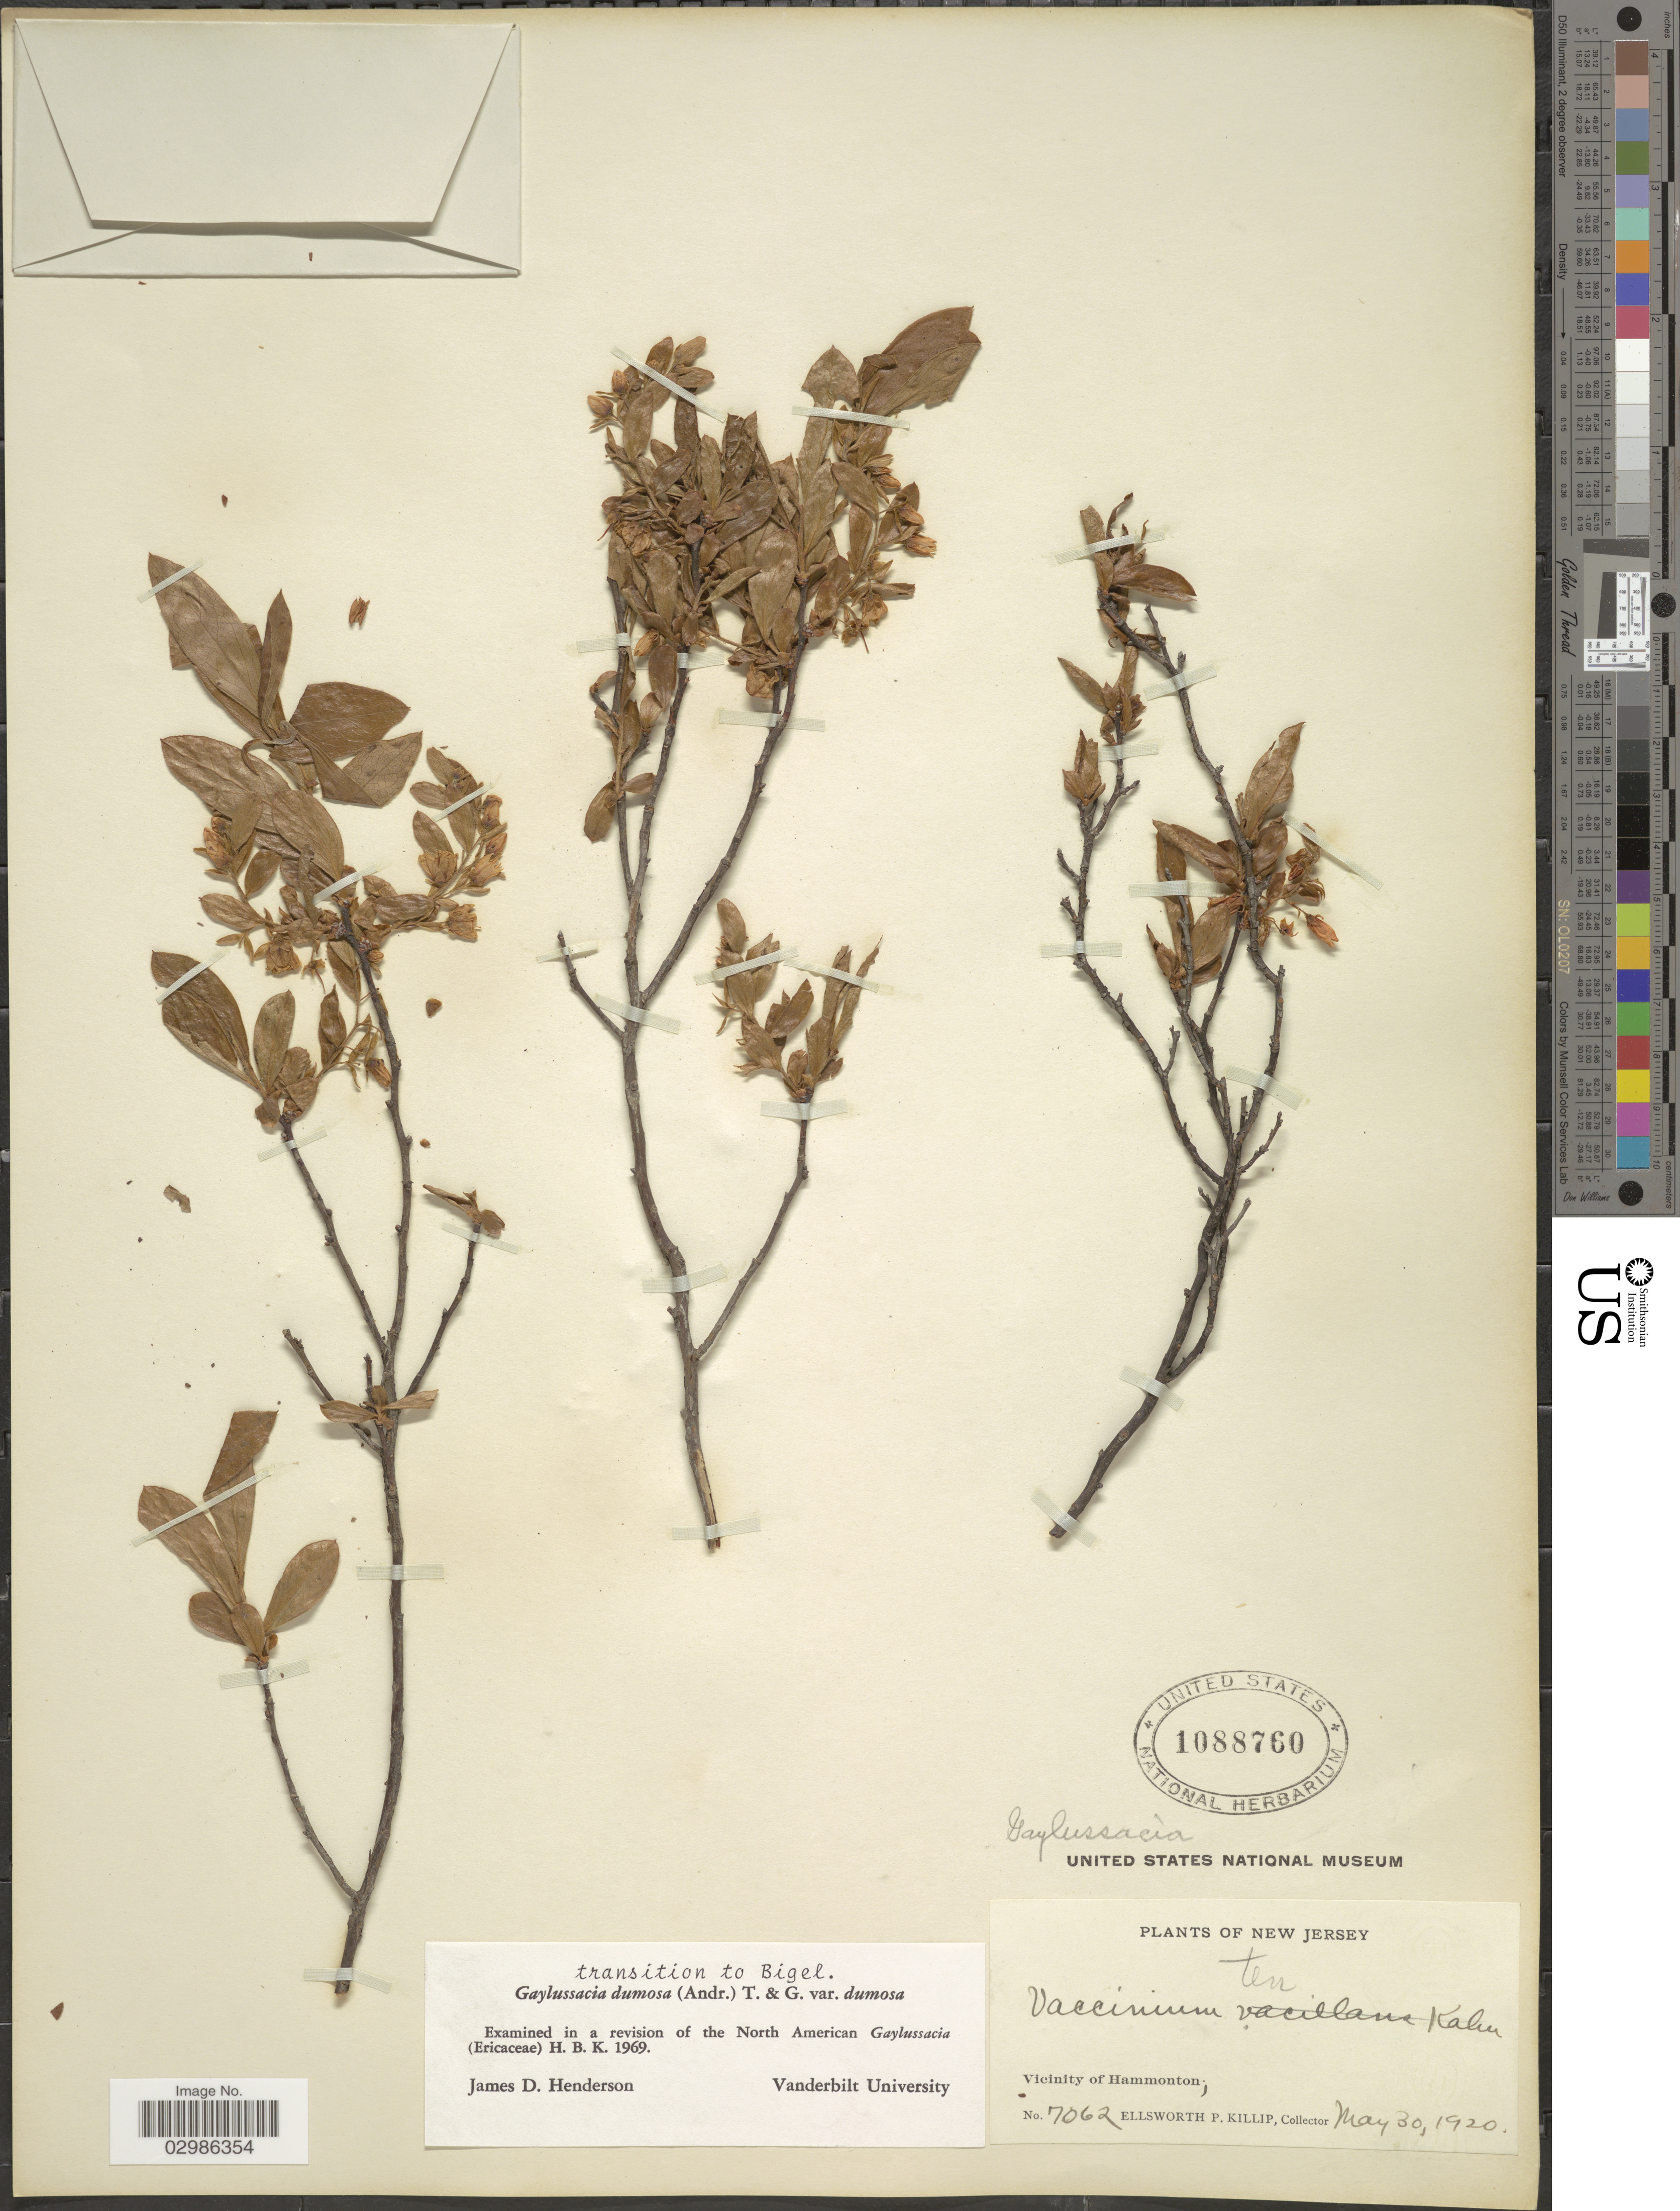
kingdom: Plantae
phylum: Tracheophyta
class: Magnoliopsida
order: Ericales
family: Ericaceae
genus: Gaylussacia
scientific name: Gaylussacia dumosa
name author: (Andrews) Torr. & A. Gray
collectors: E. P. Killip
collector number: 7062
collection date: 1920-05-30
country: United States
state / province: New Jersey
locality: Vicinity of Hammonton.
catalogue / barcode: US 1088760